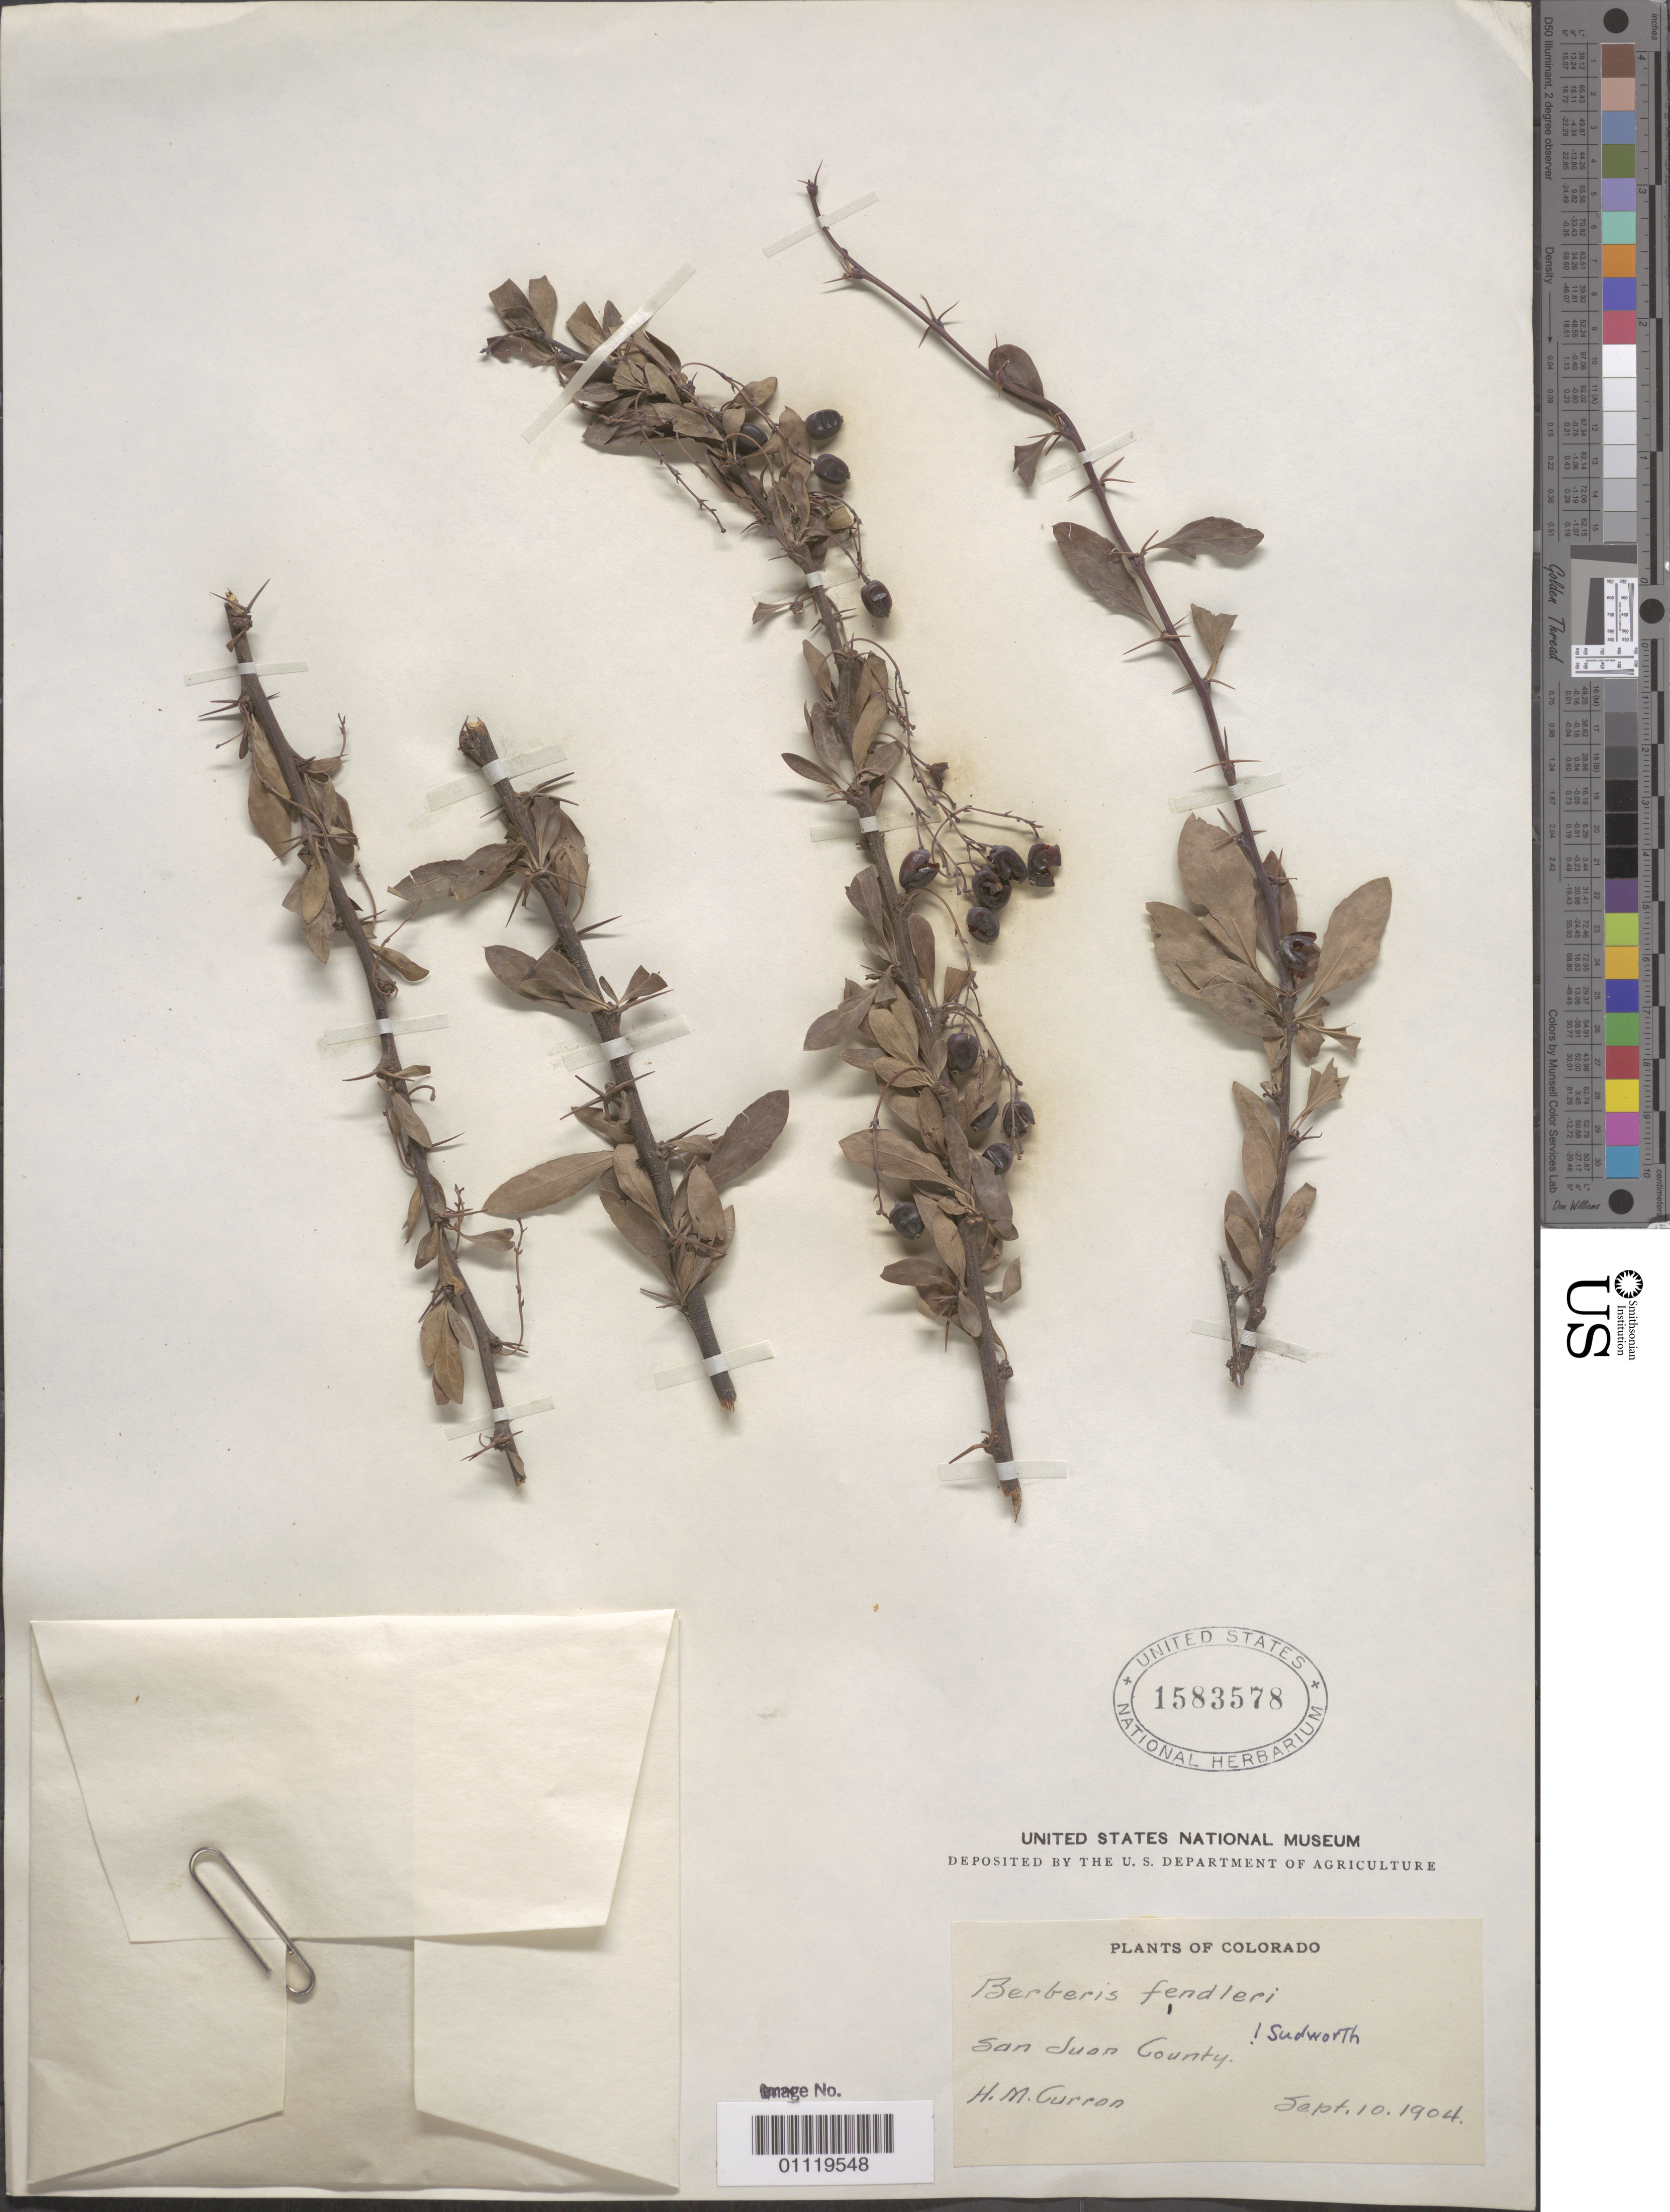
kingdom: Plantae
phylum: Tracheophyta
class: Magnoliopsida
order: Ranunculales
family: Berberidaceae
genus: Berberis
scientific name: Berberis fendleri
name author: A. Gray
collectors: H. M. Curran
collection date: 1904-09-10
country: United States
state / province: Colorado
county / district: San Juan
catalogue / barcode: US 1583578